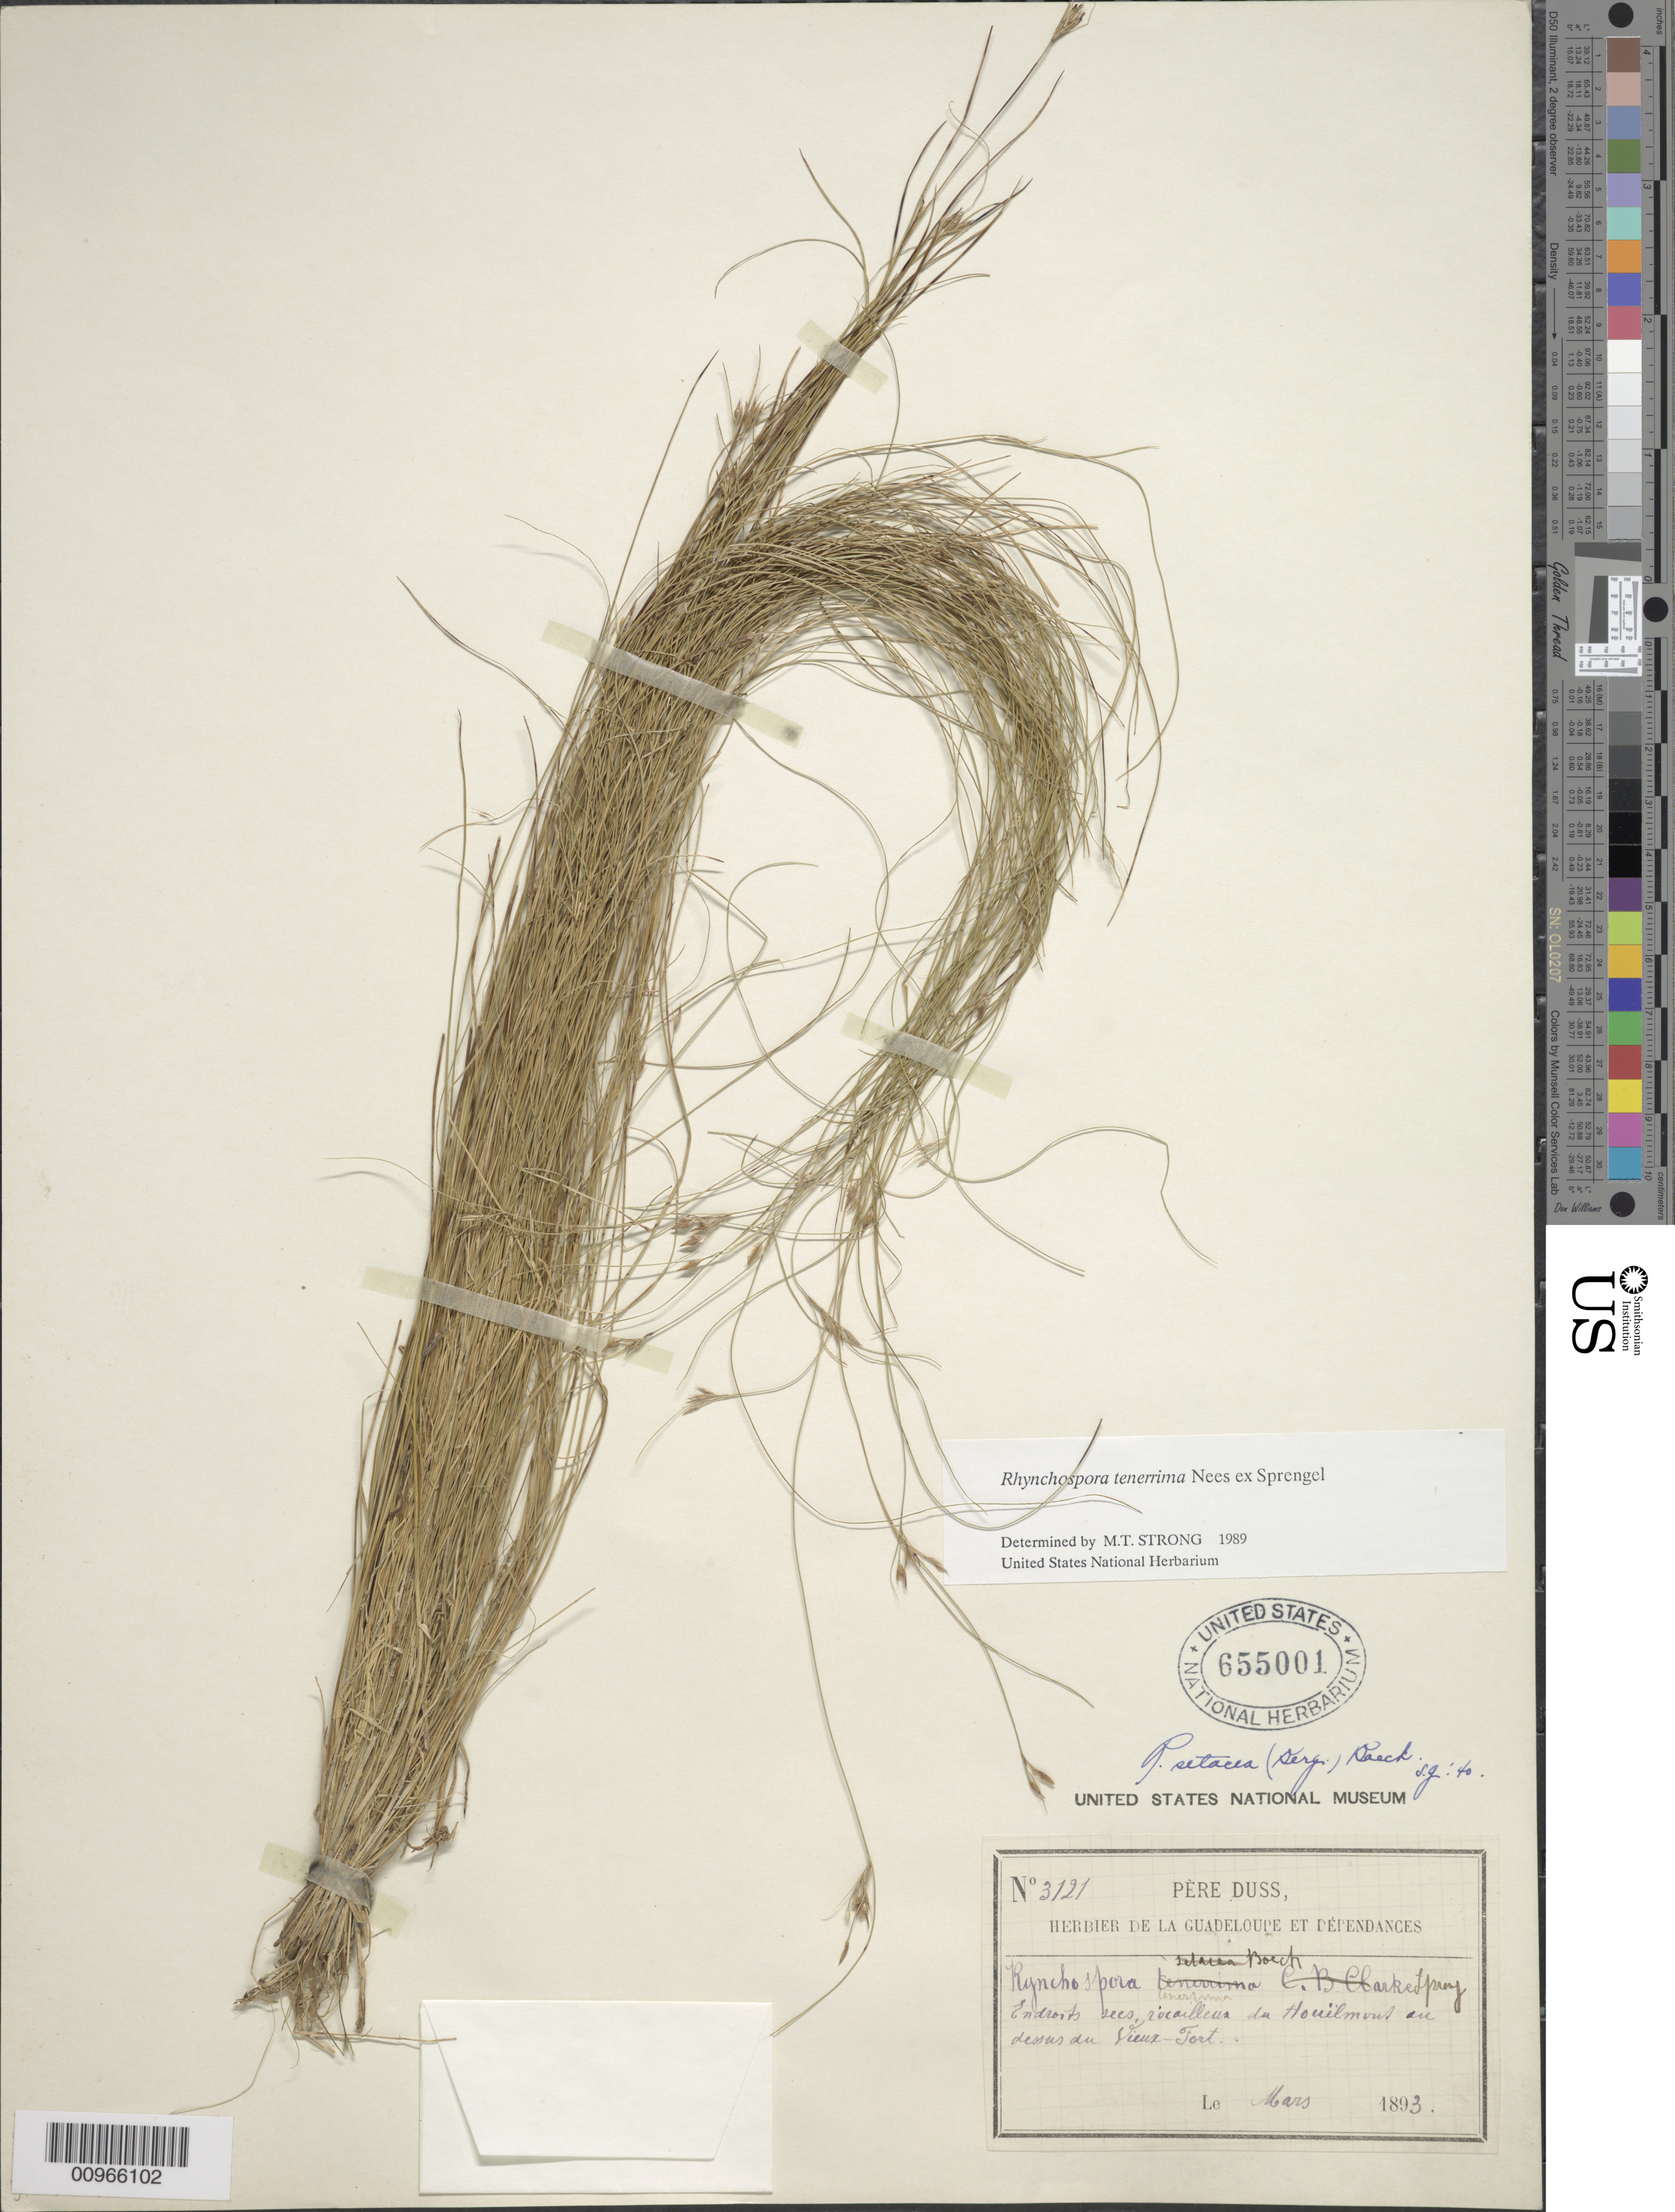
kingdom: Plantae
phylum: Tracheophyta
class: Liliopsida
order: Poales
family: Cyperaceae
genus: Rhynchospora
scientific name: Rhynchospora tenerrima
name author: Nees ex Spreng.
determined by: Strong, M. T., (US), Smithsonian Institution - National Museum of Natural History (UNITED STATES)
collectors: Père Duss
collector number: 3121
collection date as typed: Mar 1893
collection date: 1893-03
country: Guadeloupe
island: Basse Terre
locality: Du Houilmont au dessus du Vieux Fort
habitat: Endroits secs rocailleus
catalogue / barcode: US 655001